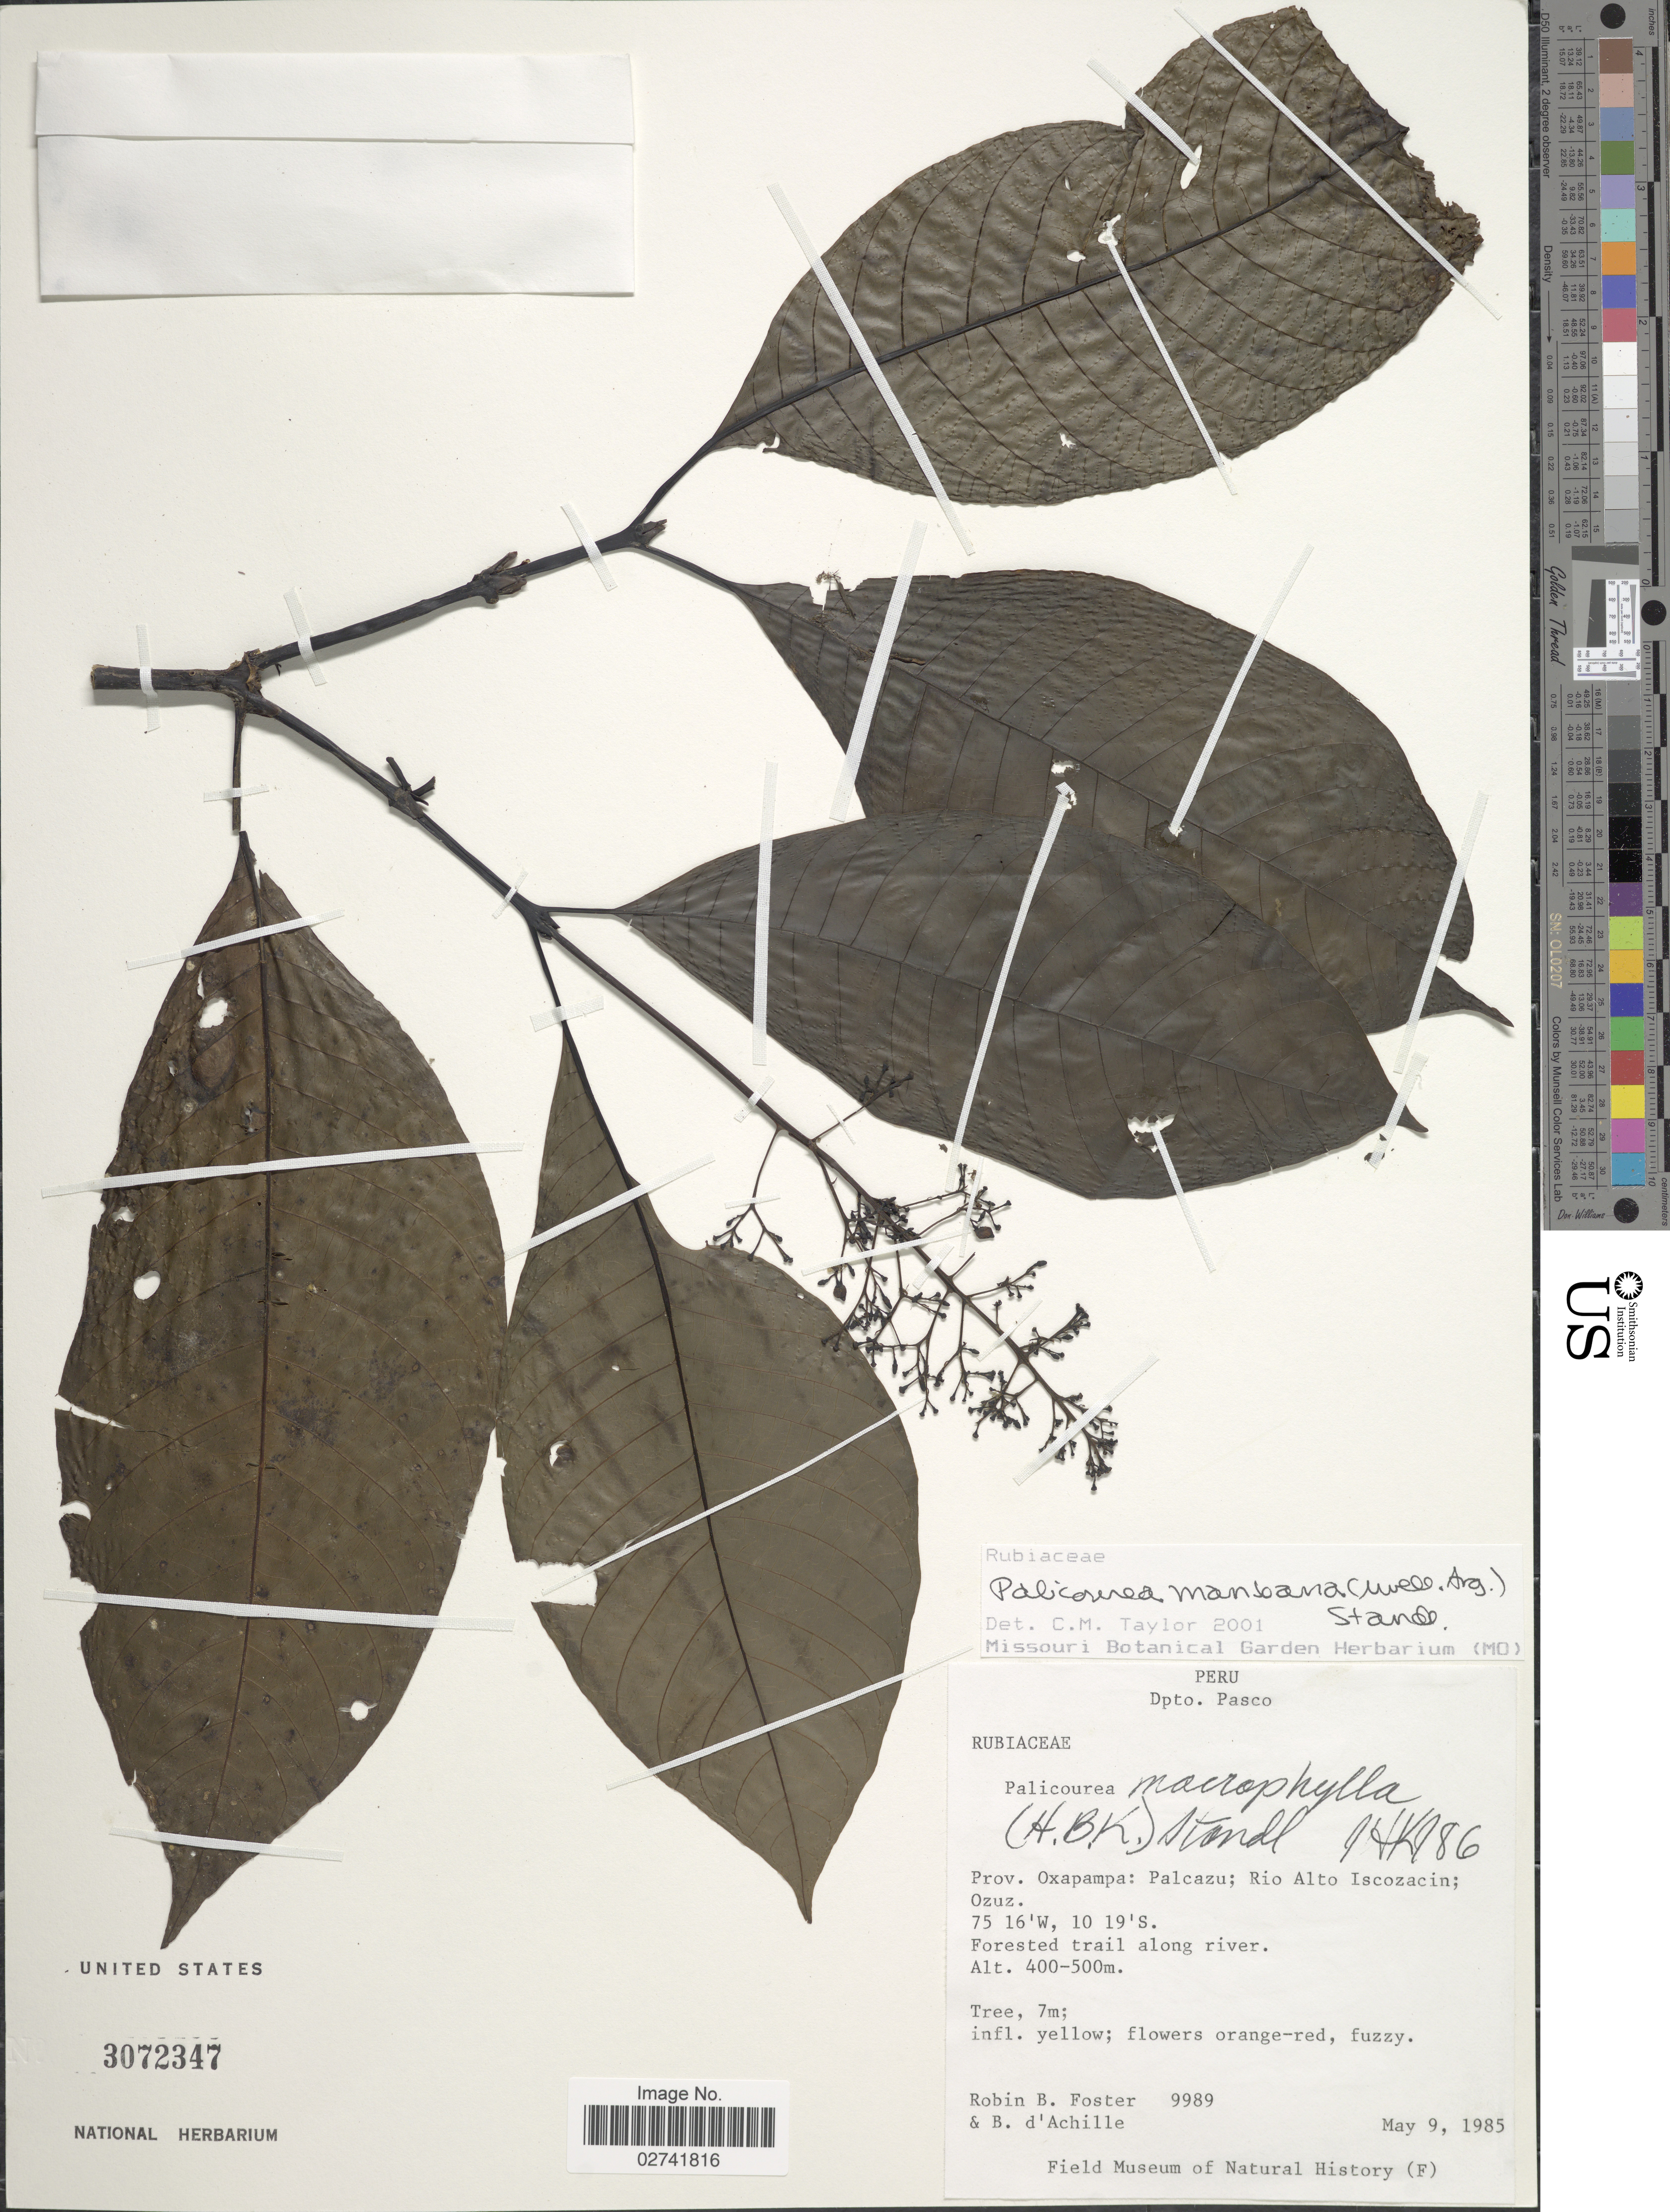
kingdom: Plantae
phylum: Tracheophyta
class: Magnoliopsida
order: Gentianales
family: Rubiaceae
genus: Palicourea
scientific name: Palicourea mansoana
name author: (Müll. Arg.) Standl.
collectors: R. B. Foster & B. d'Achille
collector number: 9989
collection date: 1985-05-09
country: Peru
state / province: Pasco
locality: Dpto. Pasco. Prov. Oxapampa: Palcazu; Rio Alto Iscozacin; Ozuz.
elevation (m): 400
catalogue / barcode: US 3072347